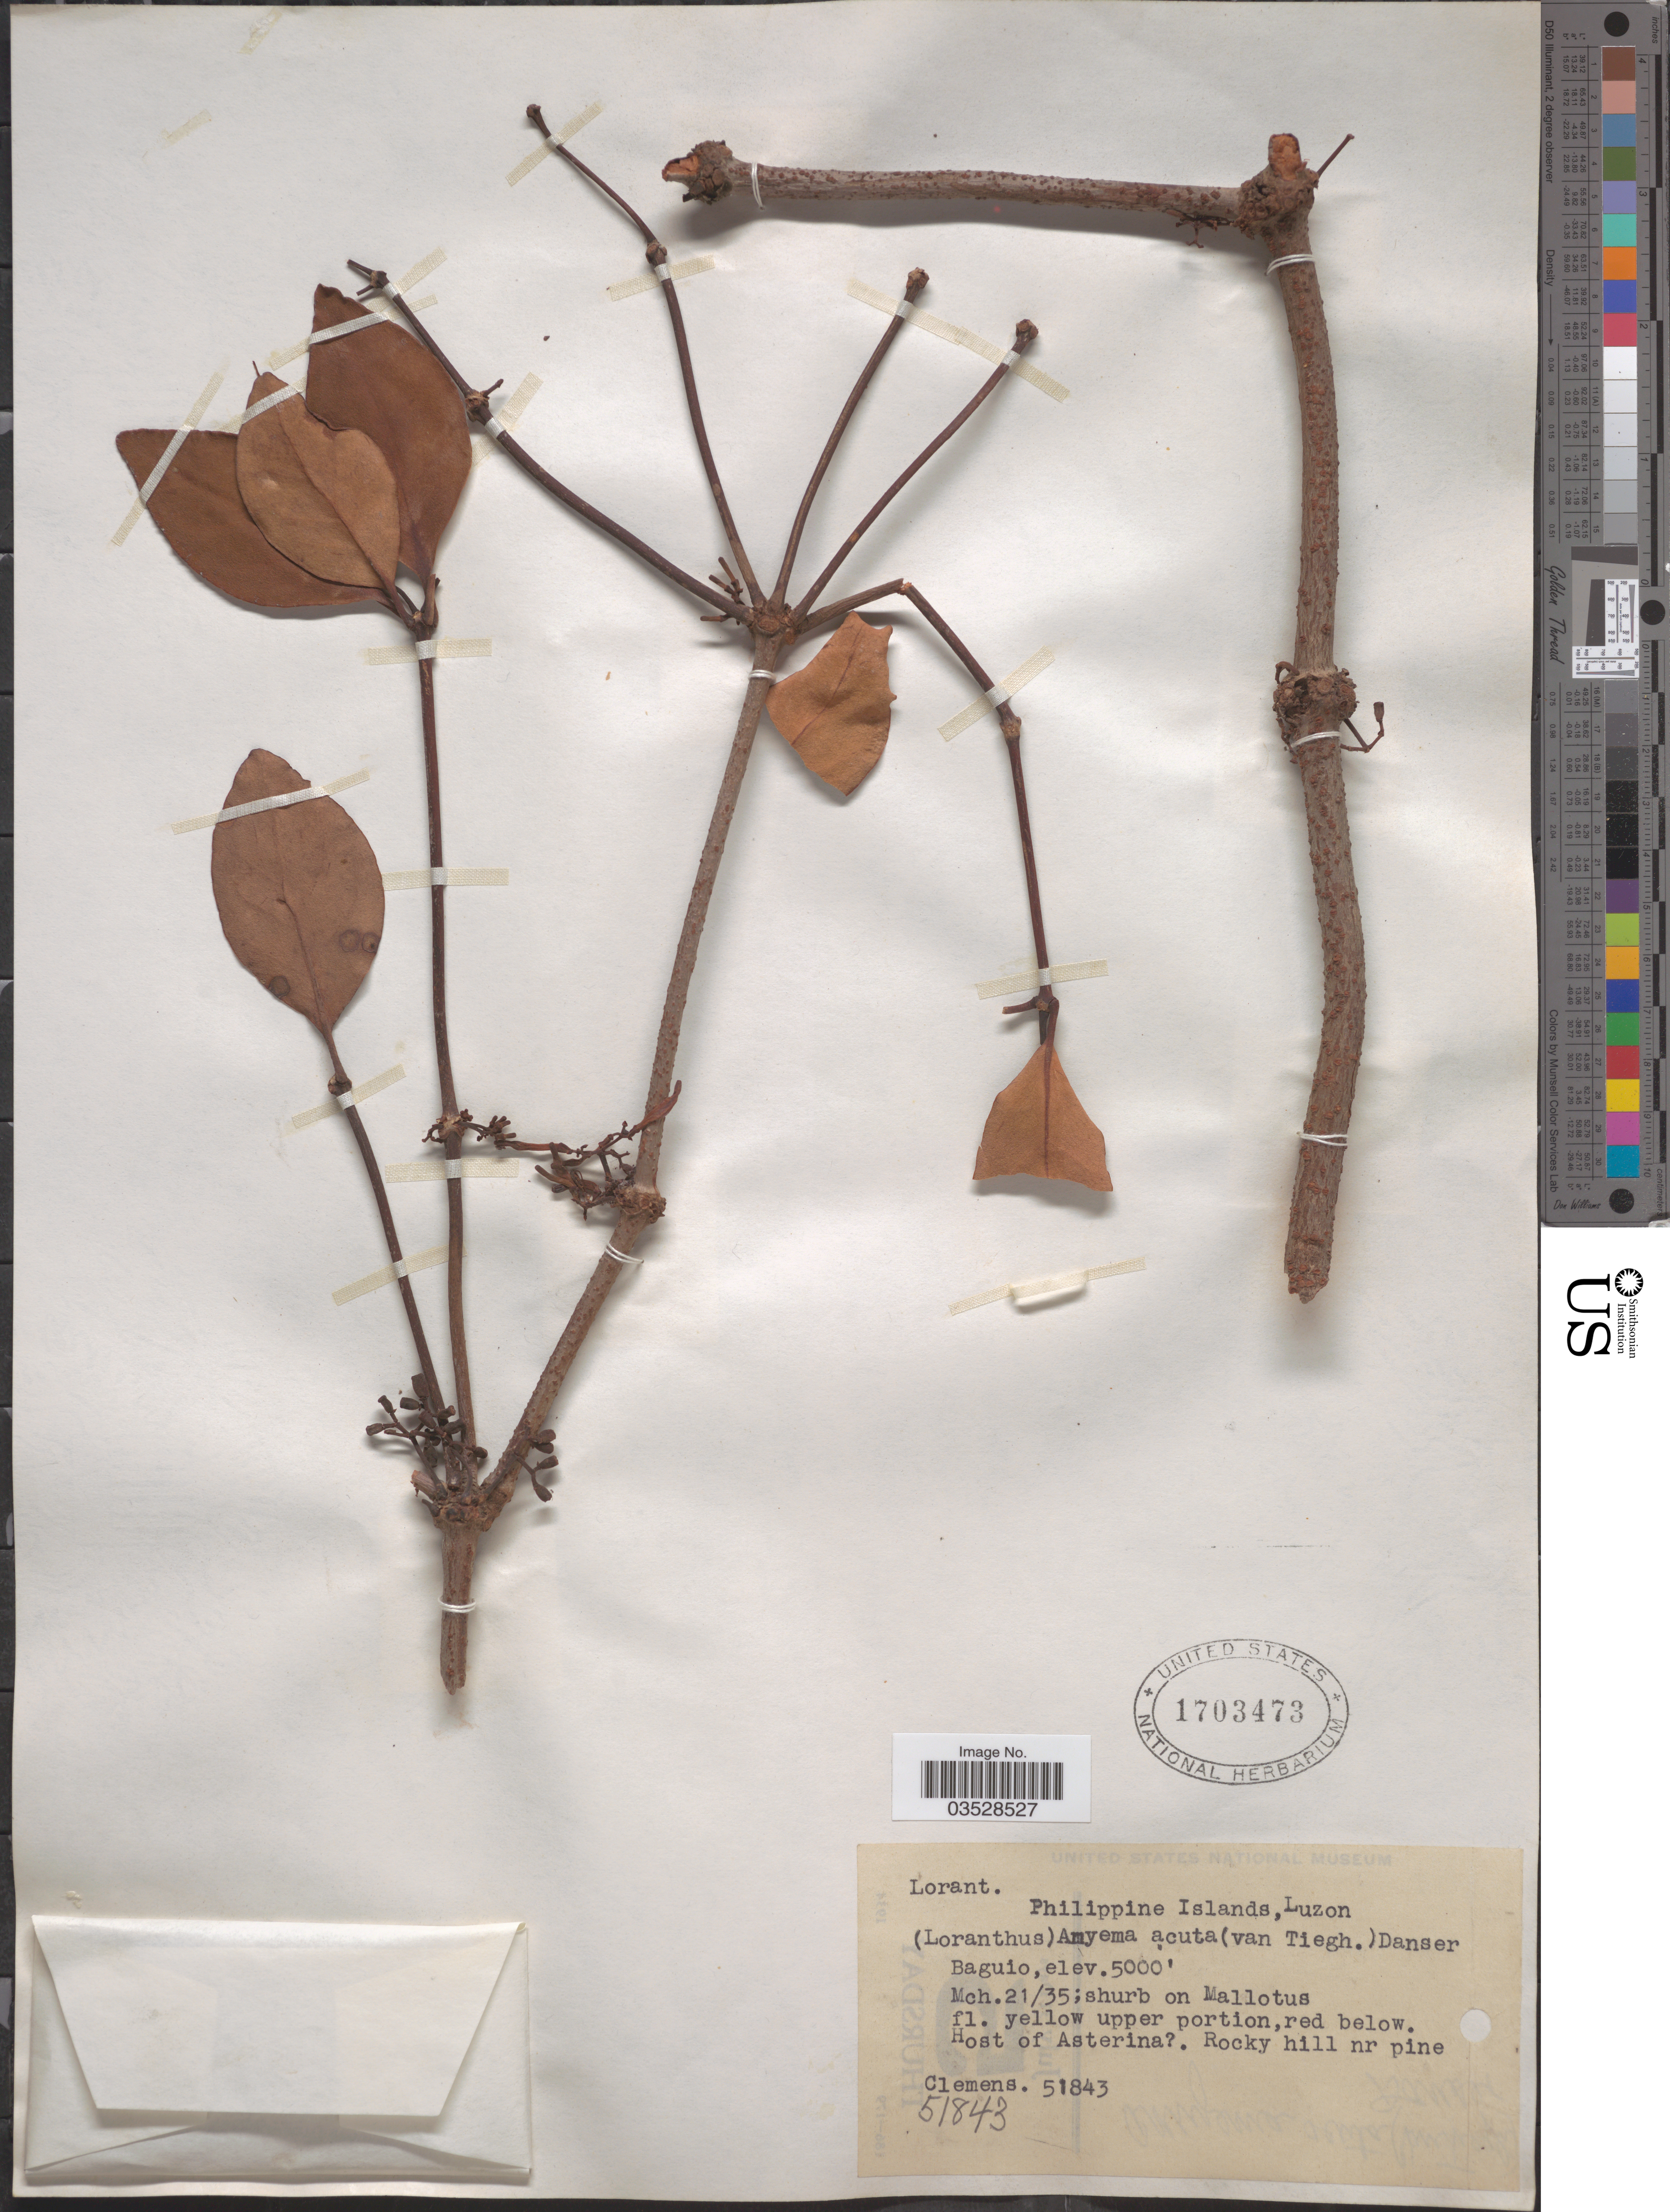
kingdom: Plantae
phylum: Tracheophyta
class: Magnoliopsida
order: Santalales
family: Loranthaceae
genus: Loranthus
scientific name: Loranthus acutus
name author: Engl.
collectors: -. Clemens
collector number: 51843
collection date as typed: Transcribed d/m/y: 21/3/35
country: Philippines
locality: Luzon. Baguio.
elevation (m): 1524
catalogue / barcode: US 1703473